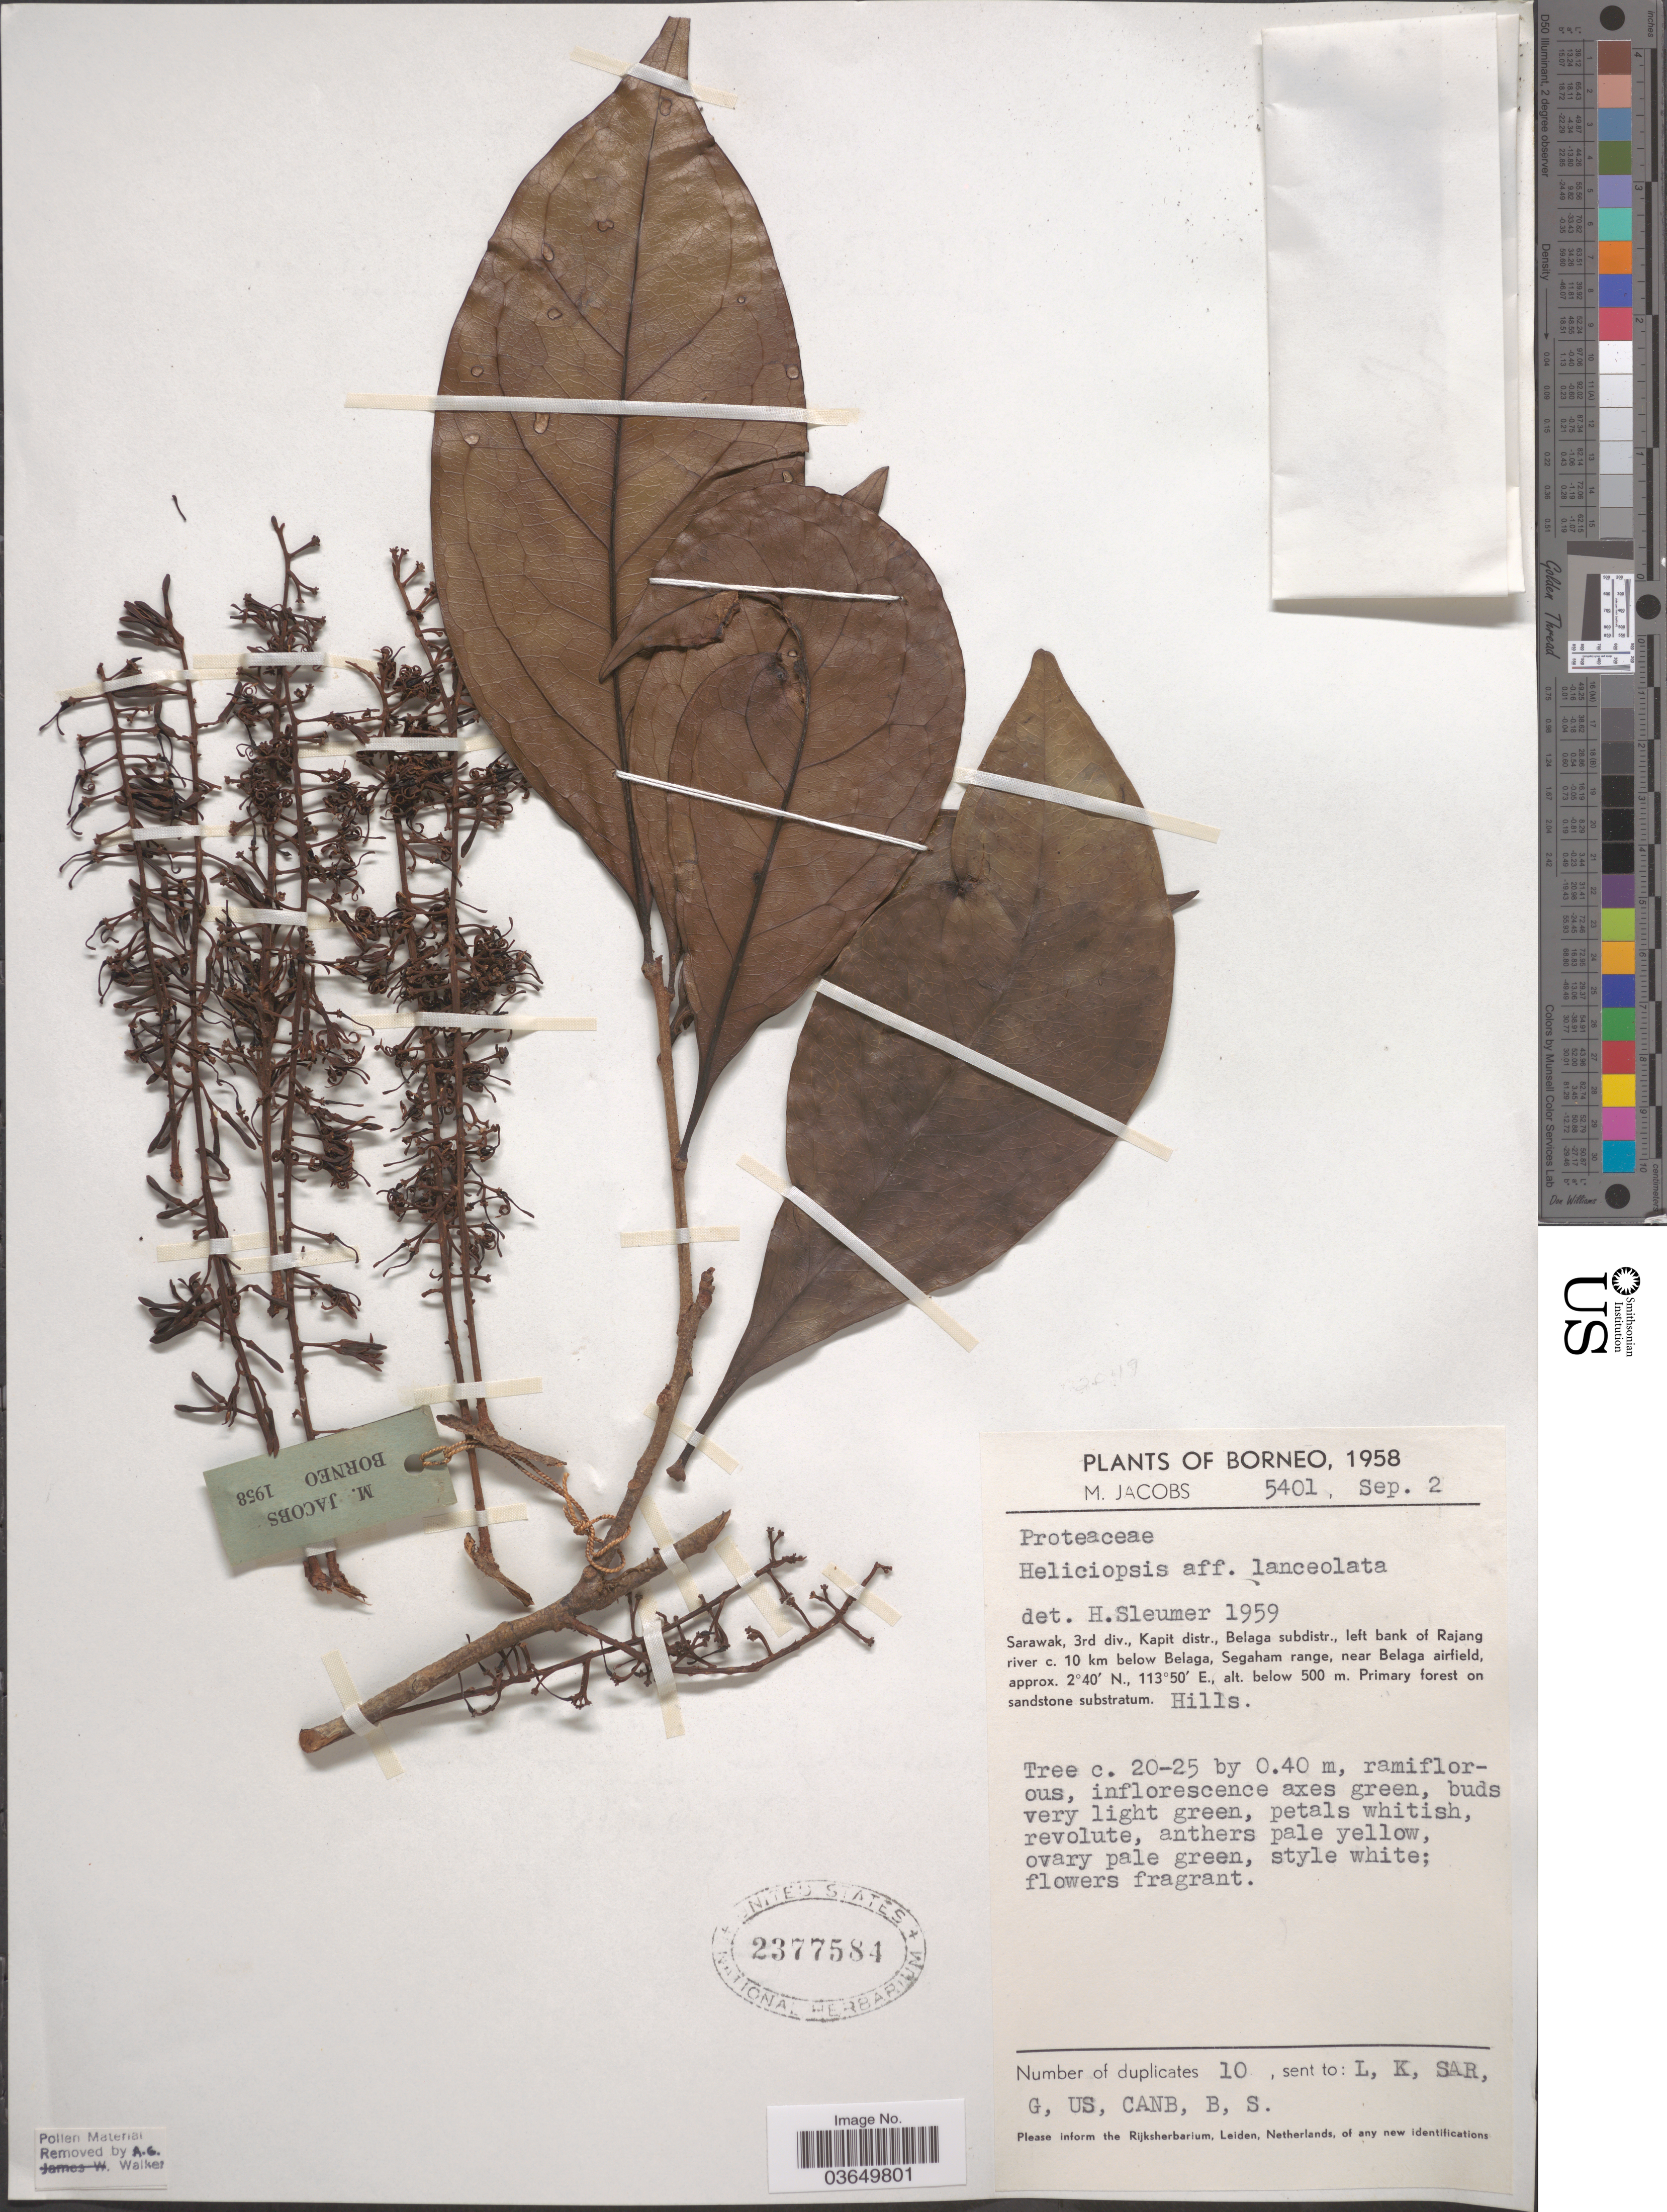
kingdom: Plantae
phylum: Tracheophyta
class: Magnoliopsida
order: Proteales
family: Proteaceae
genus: Helicia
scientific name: Helicia lanceolata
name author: Koord. & Valeton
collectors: M. Jacobs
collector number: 5401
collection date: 1958-09-02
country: Malaysia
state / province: Sarawak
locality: Borneo. 3rd div., Kapit distr., Belaga subdistr., left bank of Rajang river c. 10 km below Belaga, Segaham range, near Belaga airfield.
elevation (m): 500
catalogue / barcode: US 2377584